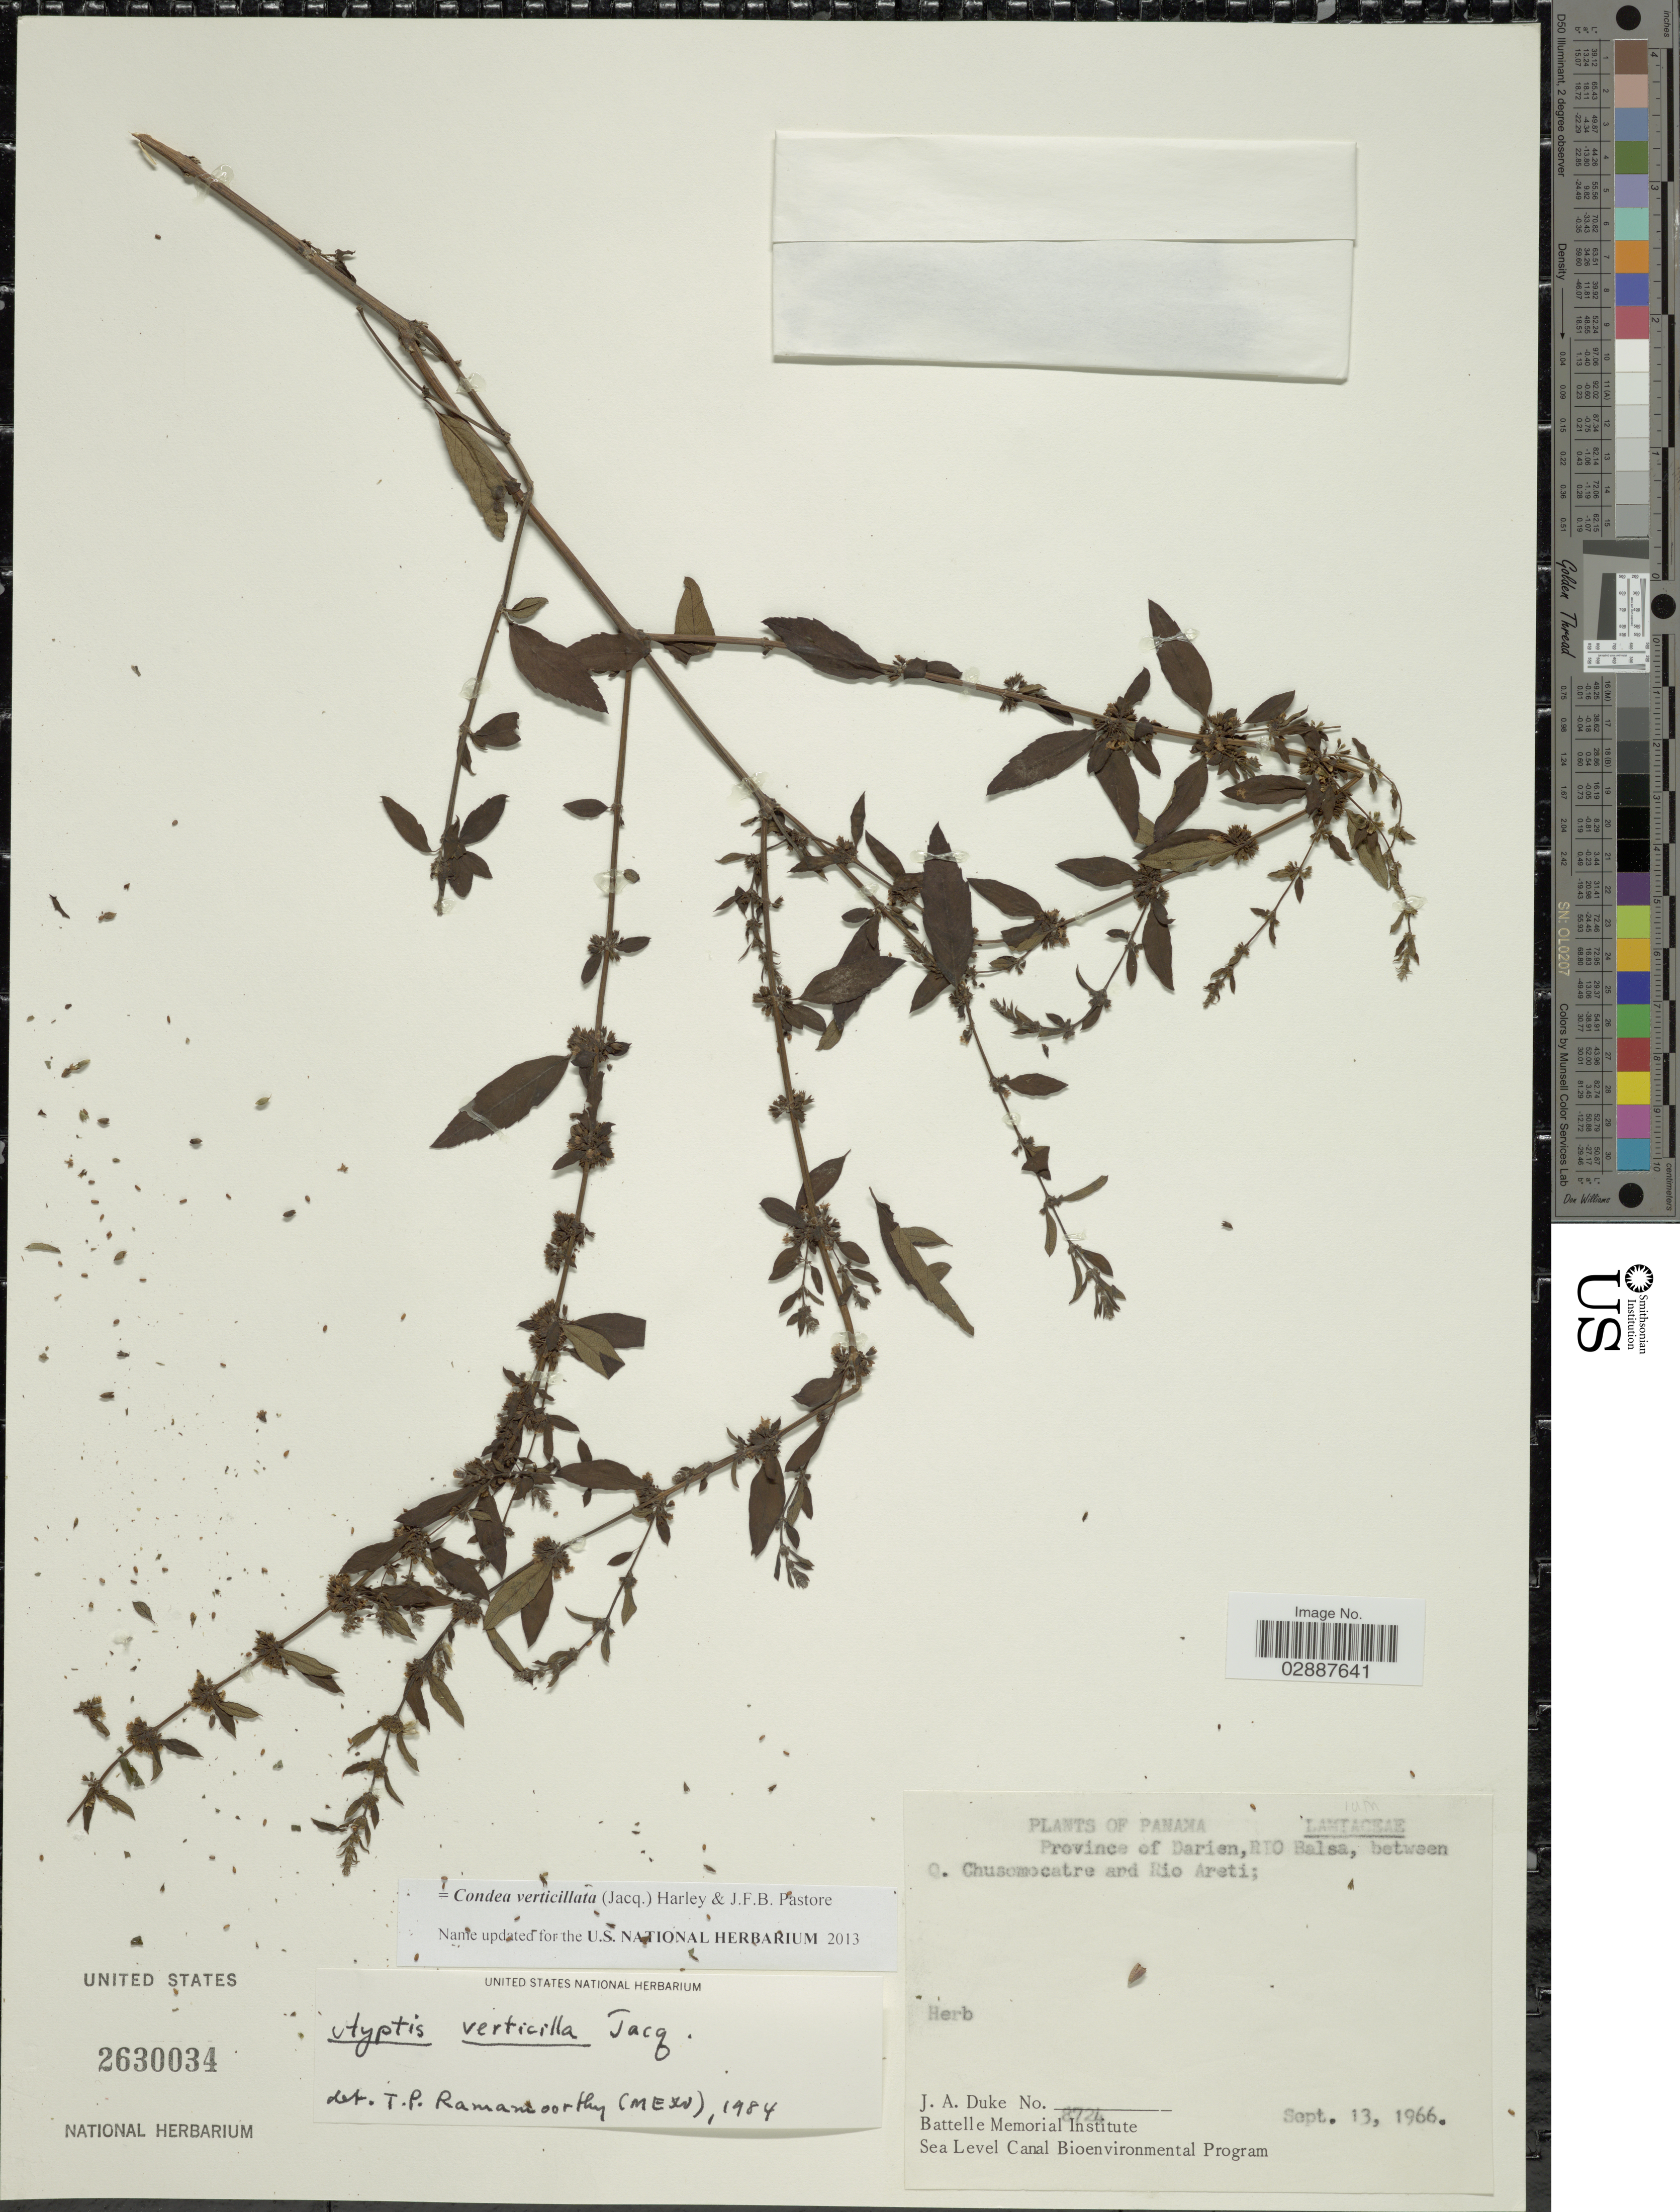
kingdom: Plantae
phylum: Tracheophyta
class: Magnoliopsida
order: Lamiales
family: Lamiaceae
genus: Condea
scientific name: Condea verticillata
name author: (Jacq.) Harley & J.F.B. Pastore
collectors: J. A. Duke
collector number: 8724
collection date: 1966-09-13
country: Panama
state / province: Darién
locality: Rio Balsa, between Q. Chusomocatre and Rio Areti.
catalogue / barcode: US 2630034